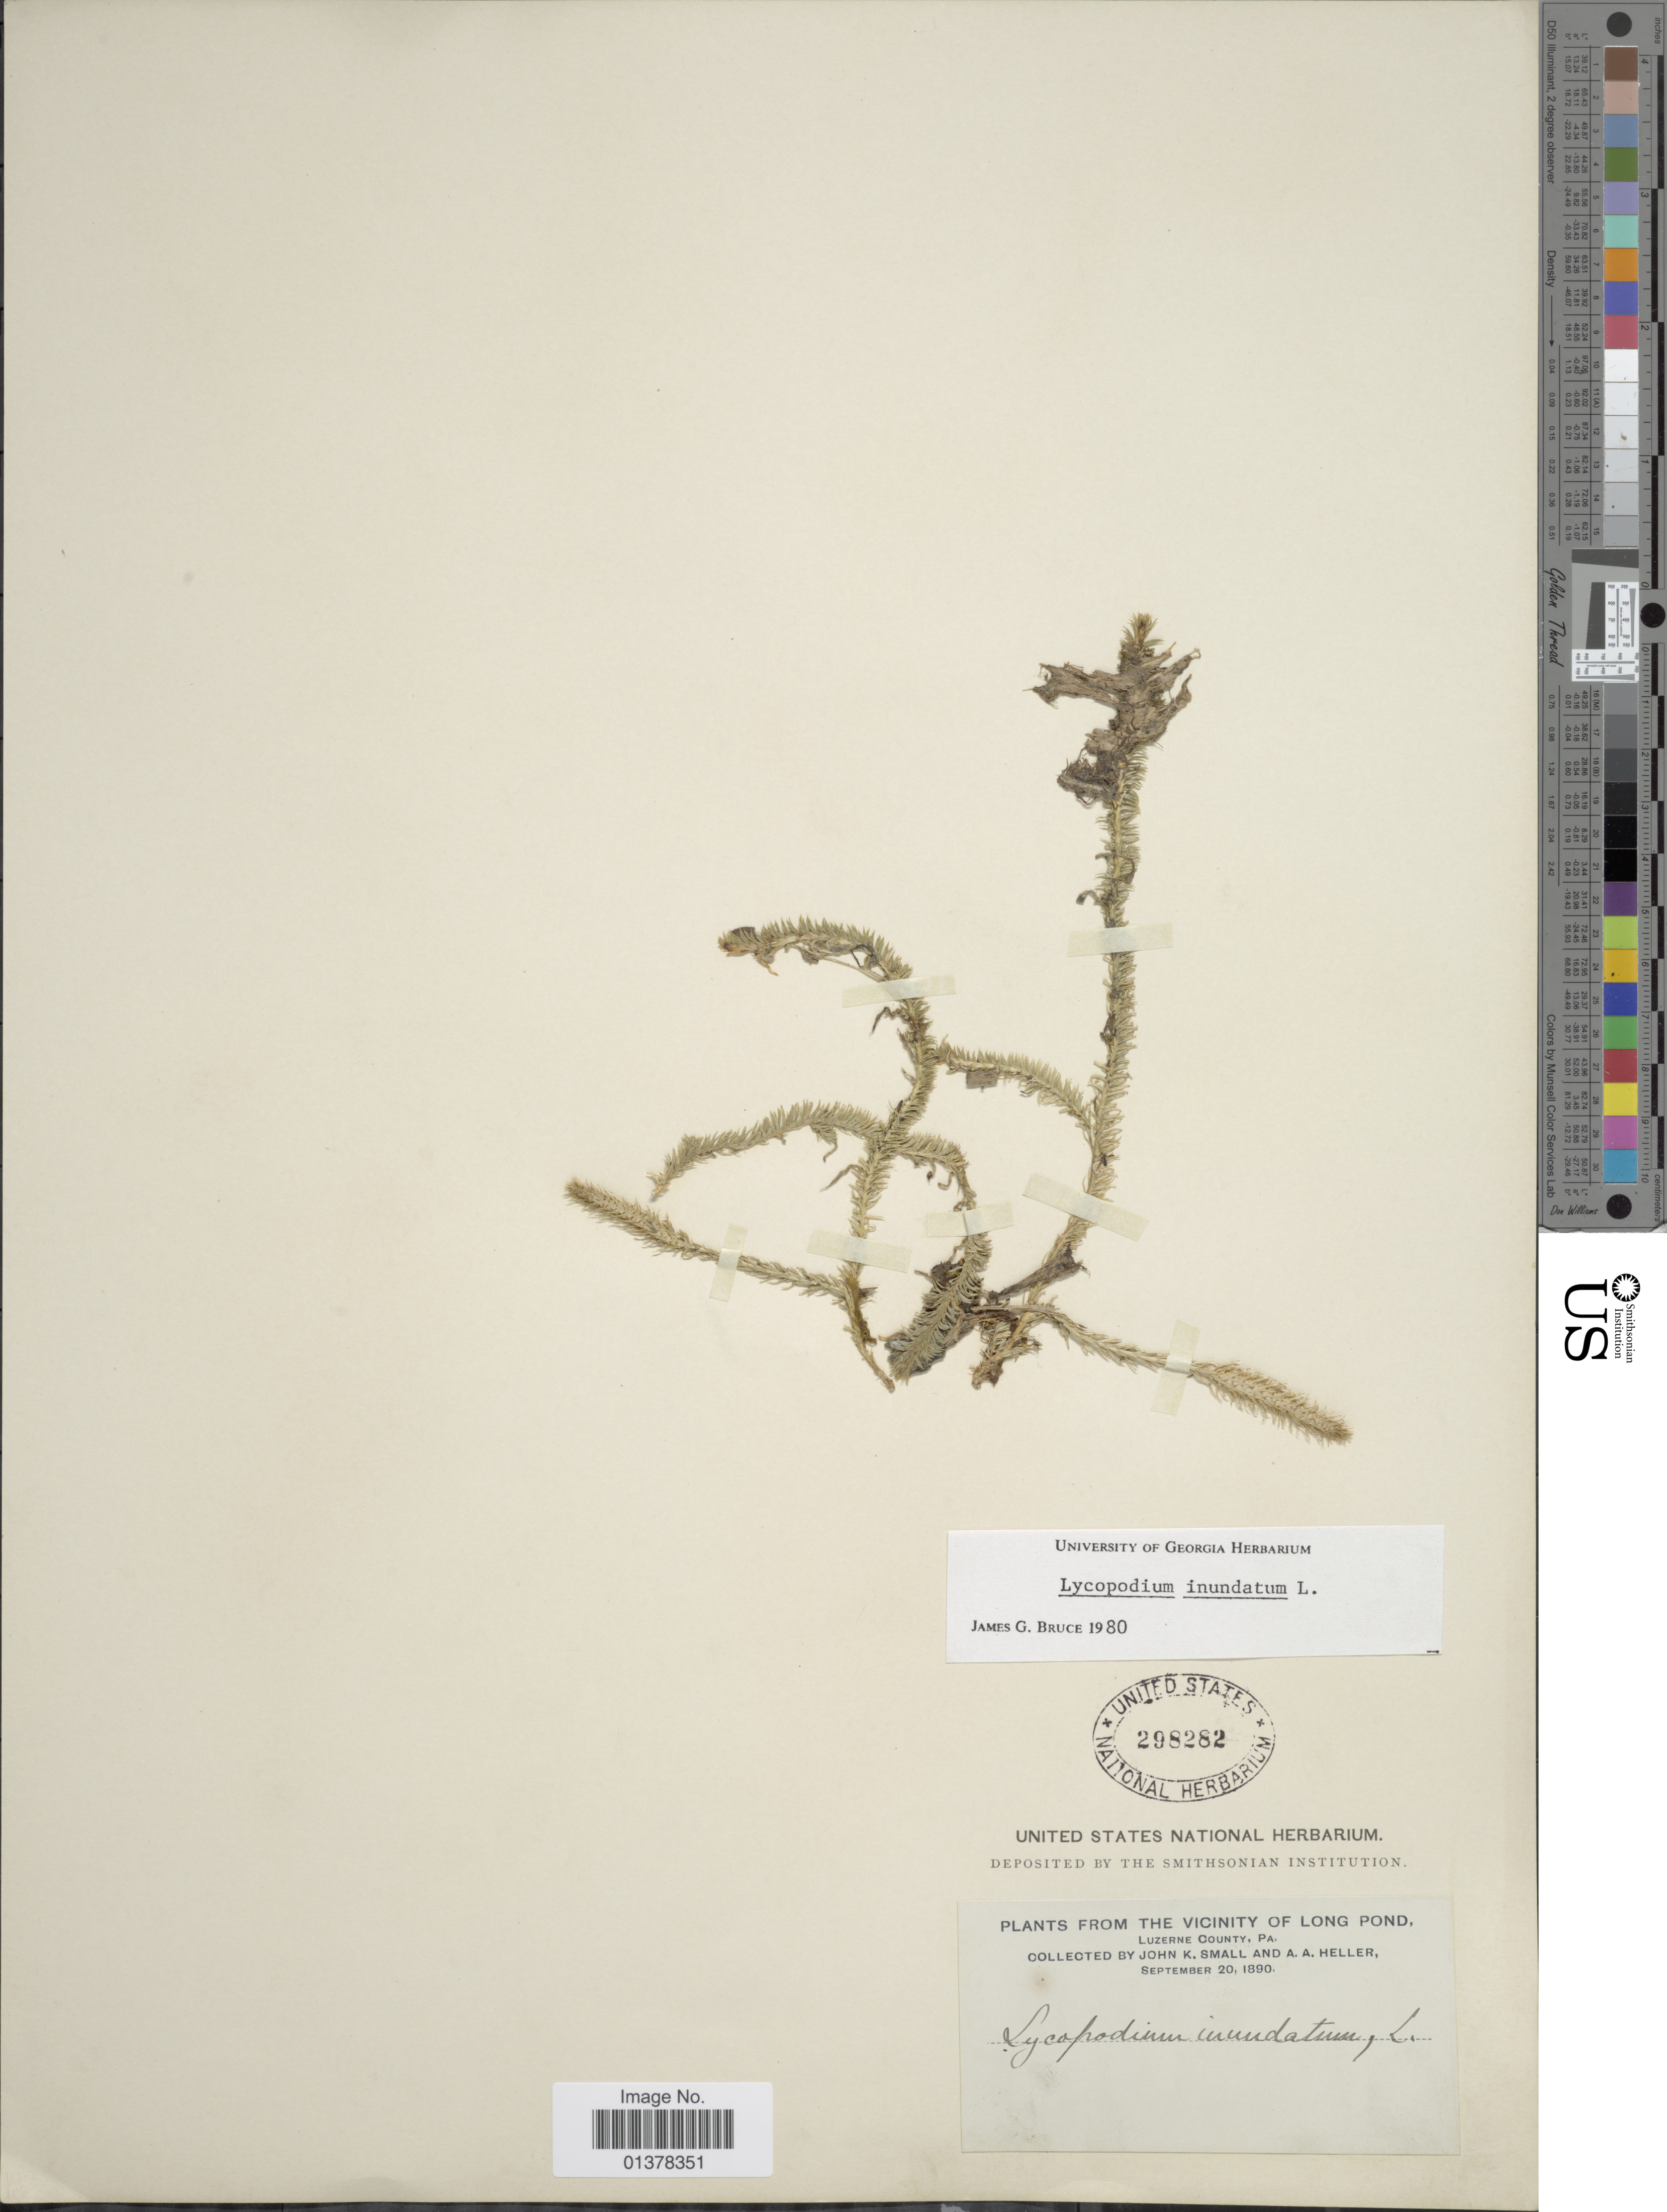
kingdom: Plantae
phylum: Tracheophyta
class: Lycopodiopsida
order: Lycopodiales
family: Lycopodiaceae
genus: Lycopodiella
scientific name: Lycopodiella inundata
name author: (L.) Holub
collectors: J. K. Small & A. A. Heller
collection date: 1890-09-20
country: United States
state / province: Pennsylvania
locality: Vicinity of Long Pond, Luzerne County, Pa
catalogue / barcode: US 298282